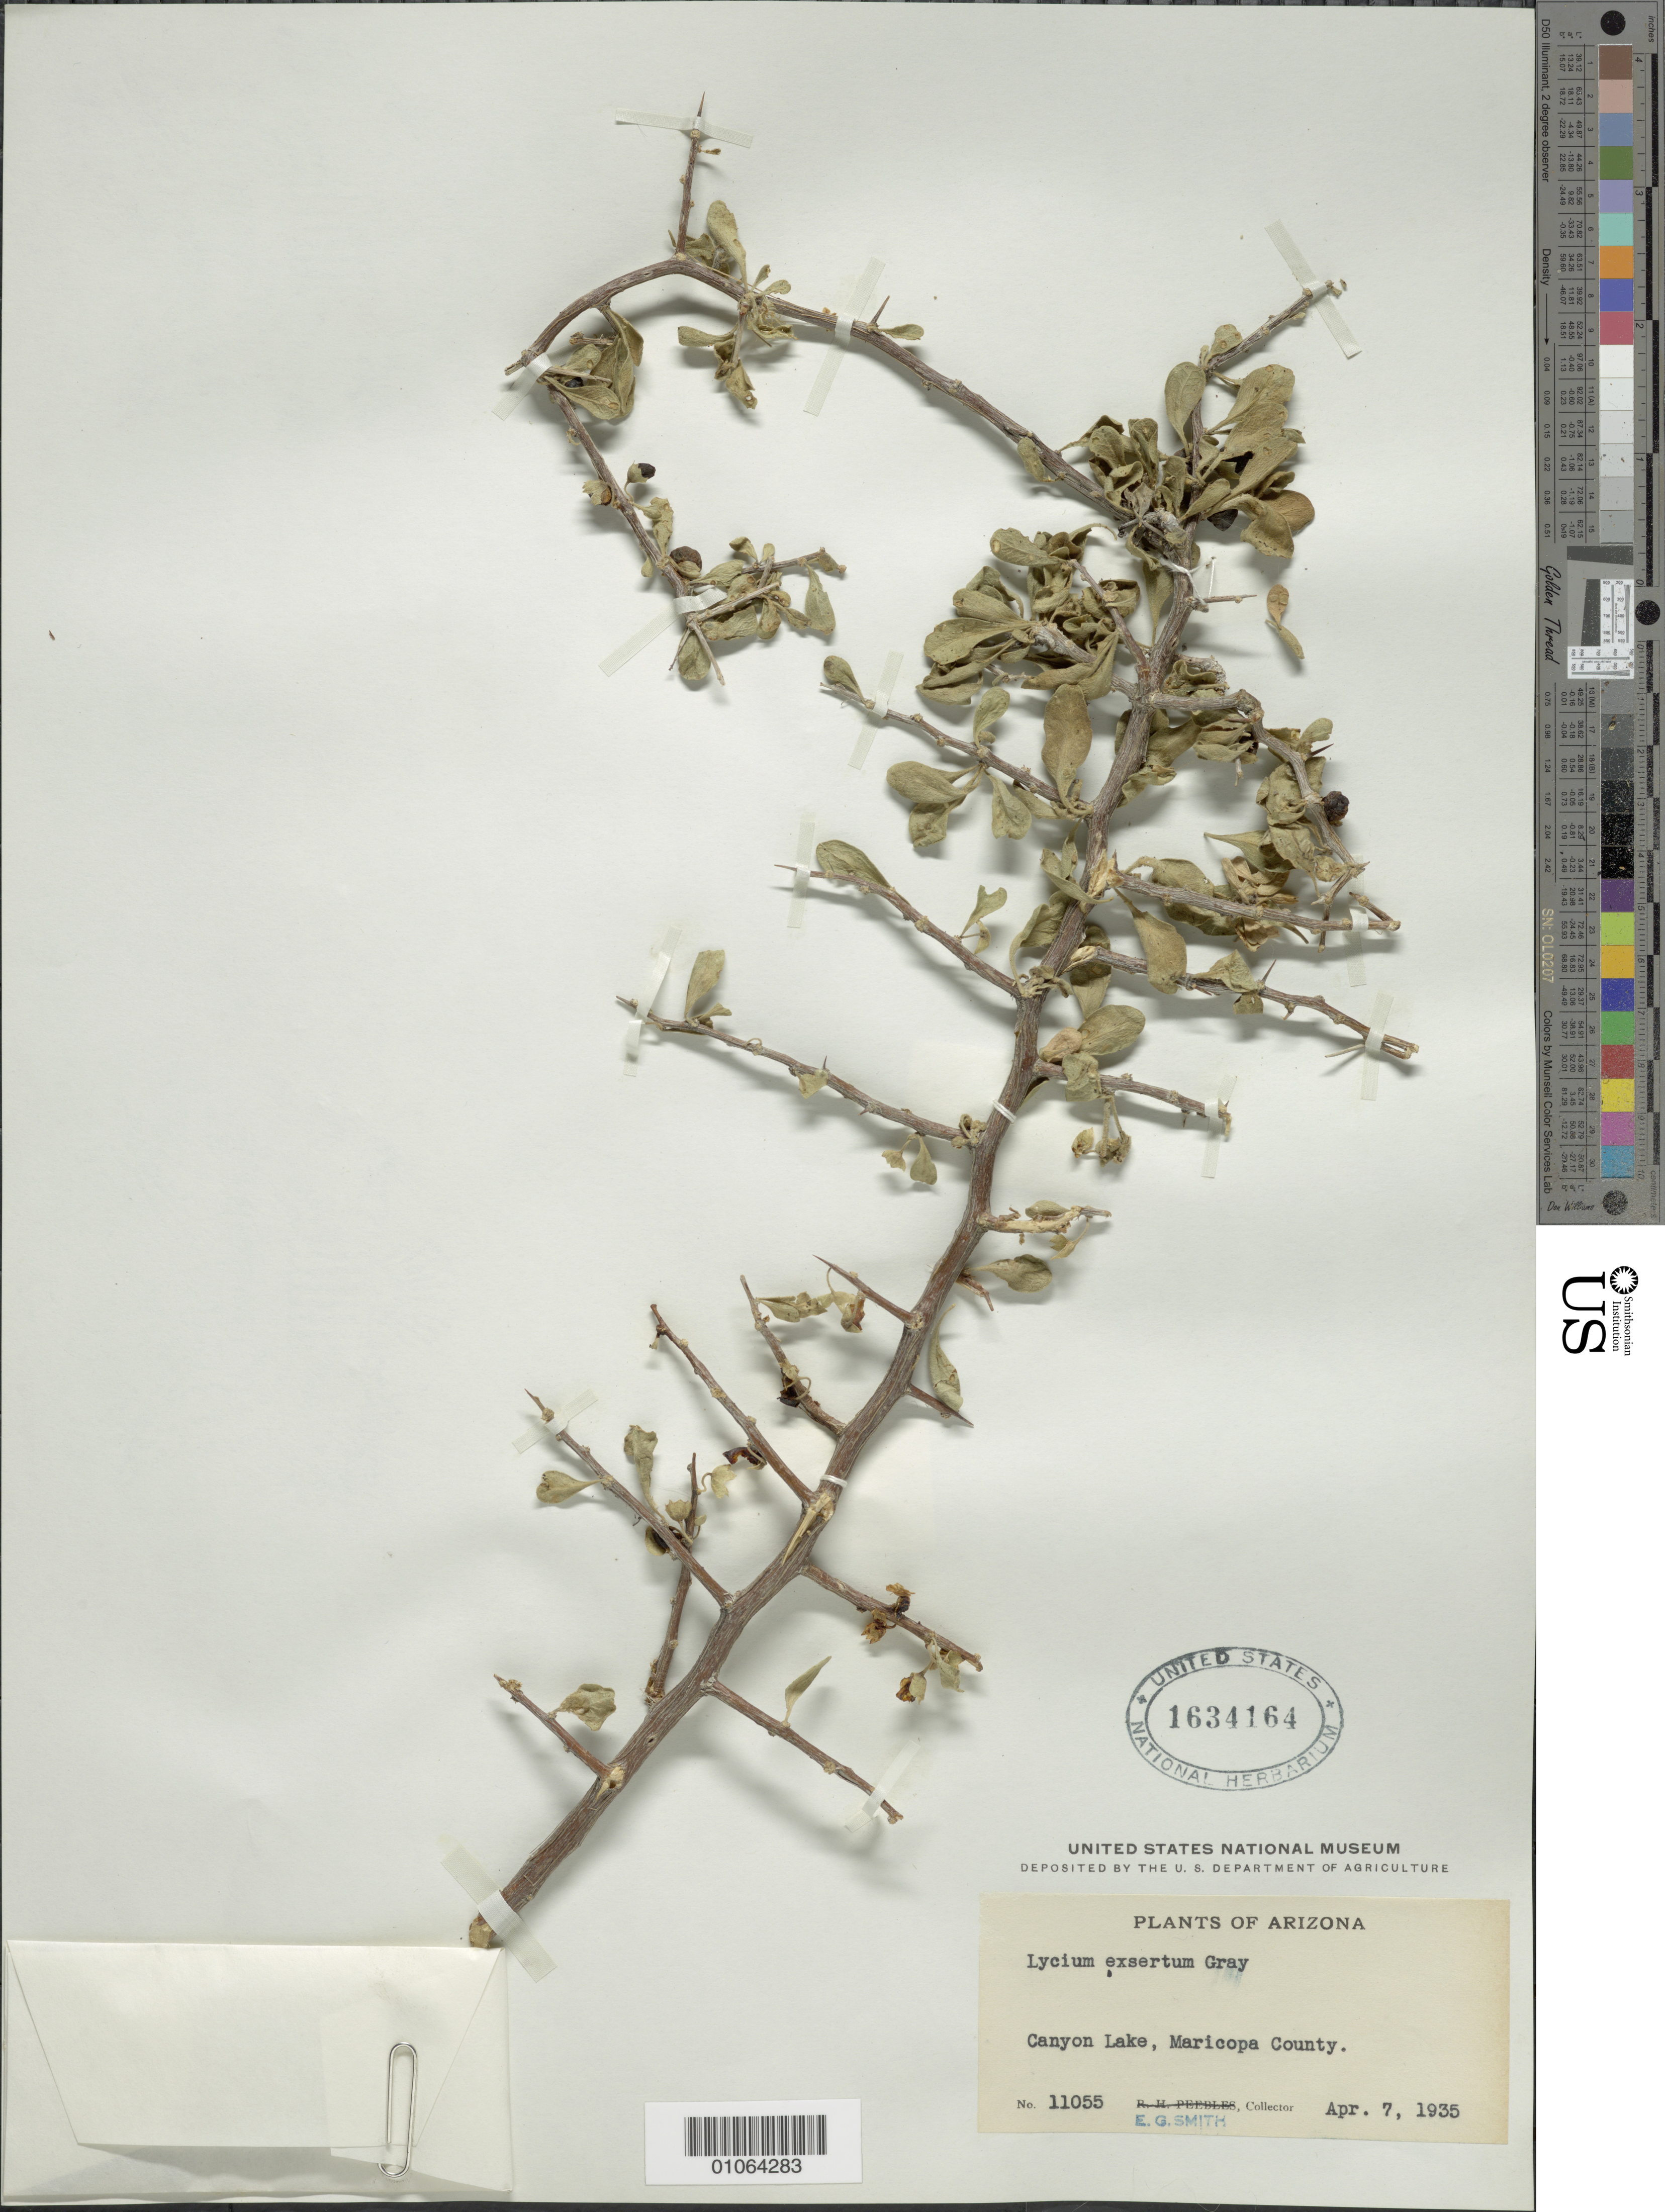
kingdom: Plantae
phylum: Tracheophyta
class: Magnoliopsida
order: Solanales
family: Solanaceae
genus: Lycium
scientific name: Lycium exsertum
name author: A. Gray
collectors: E. G. Smith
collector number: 11055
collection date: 1935-04-07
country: United States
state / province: Arizona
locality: Canyon Lake, Maricopa County.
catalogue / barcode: US 1634164